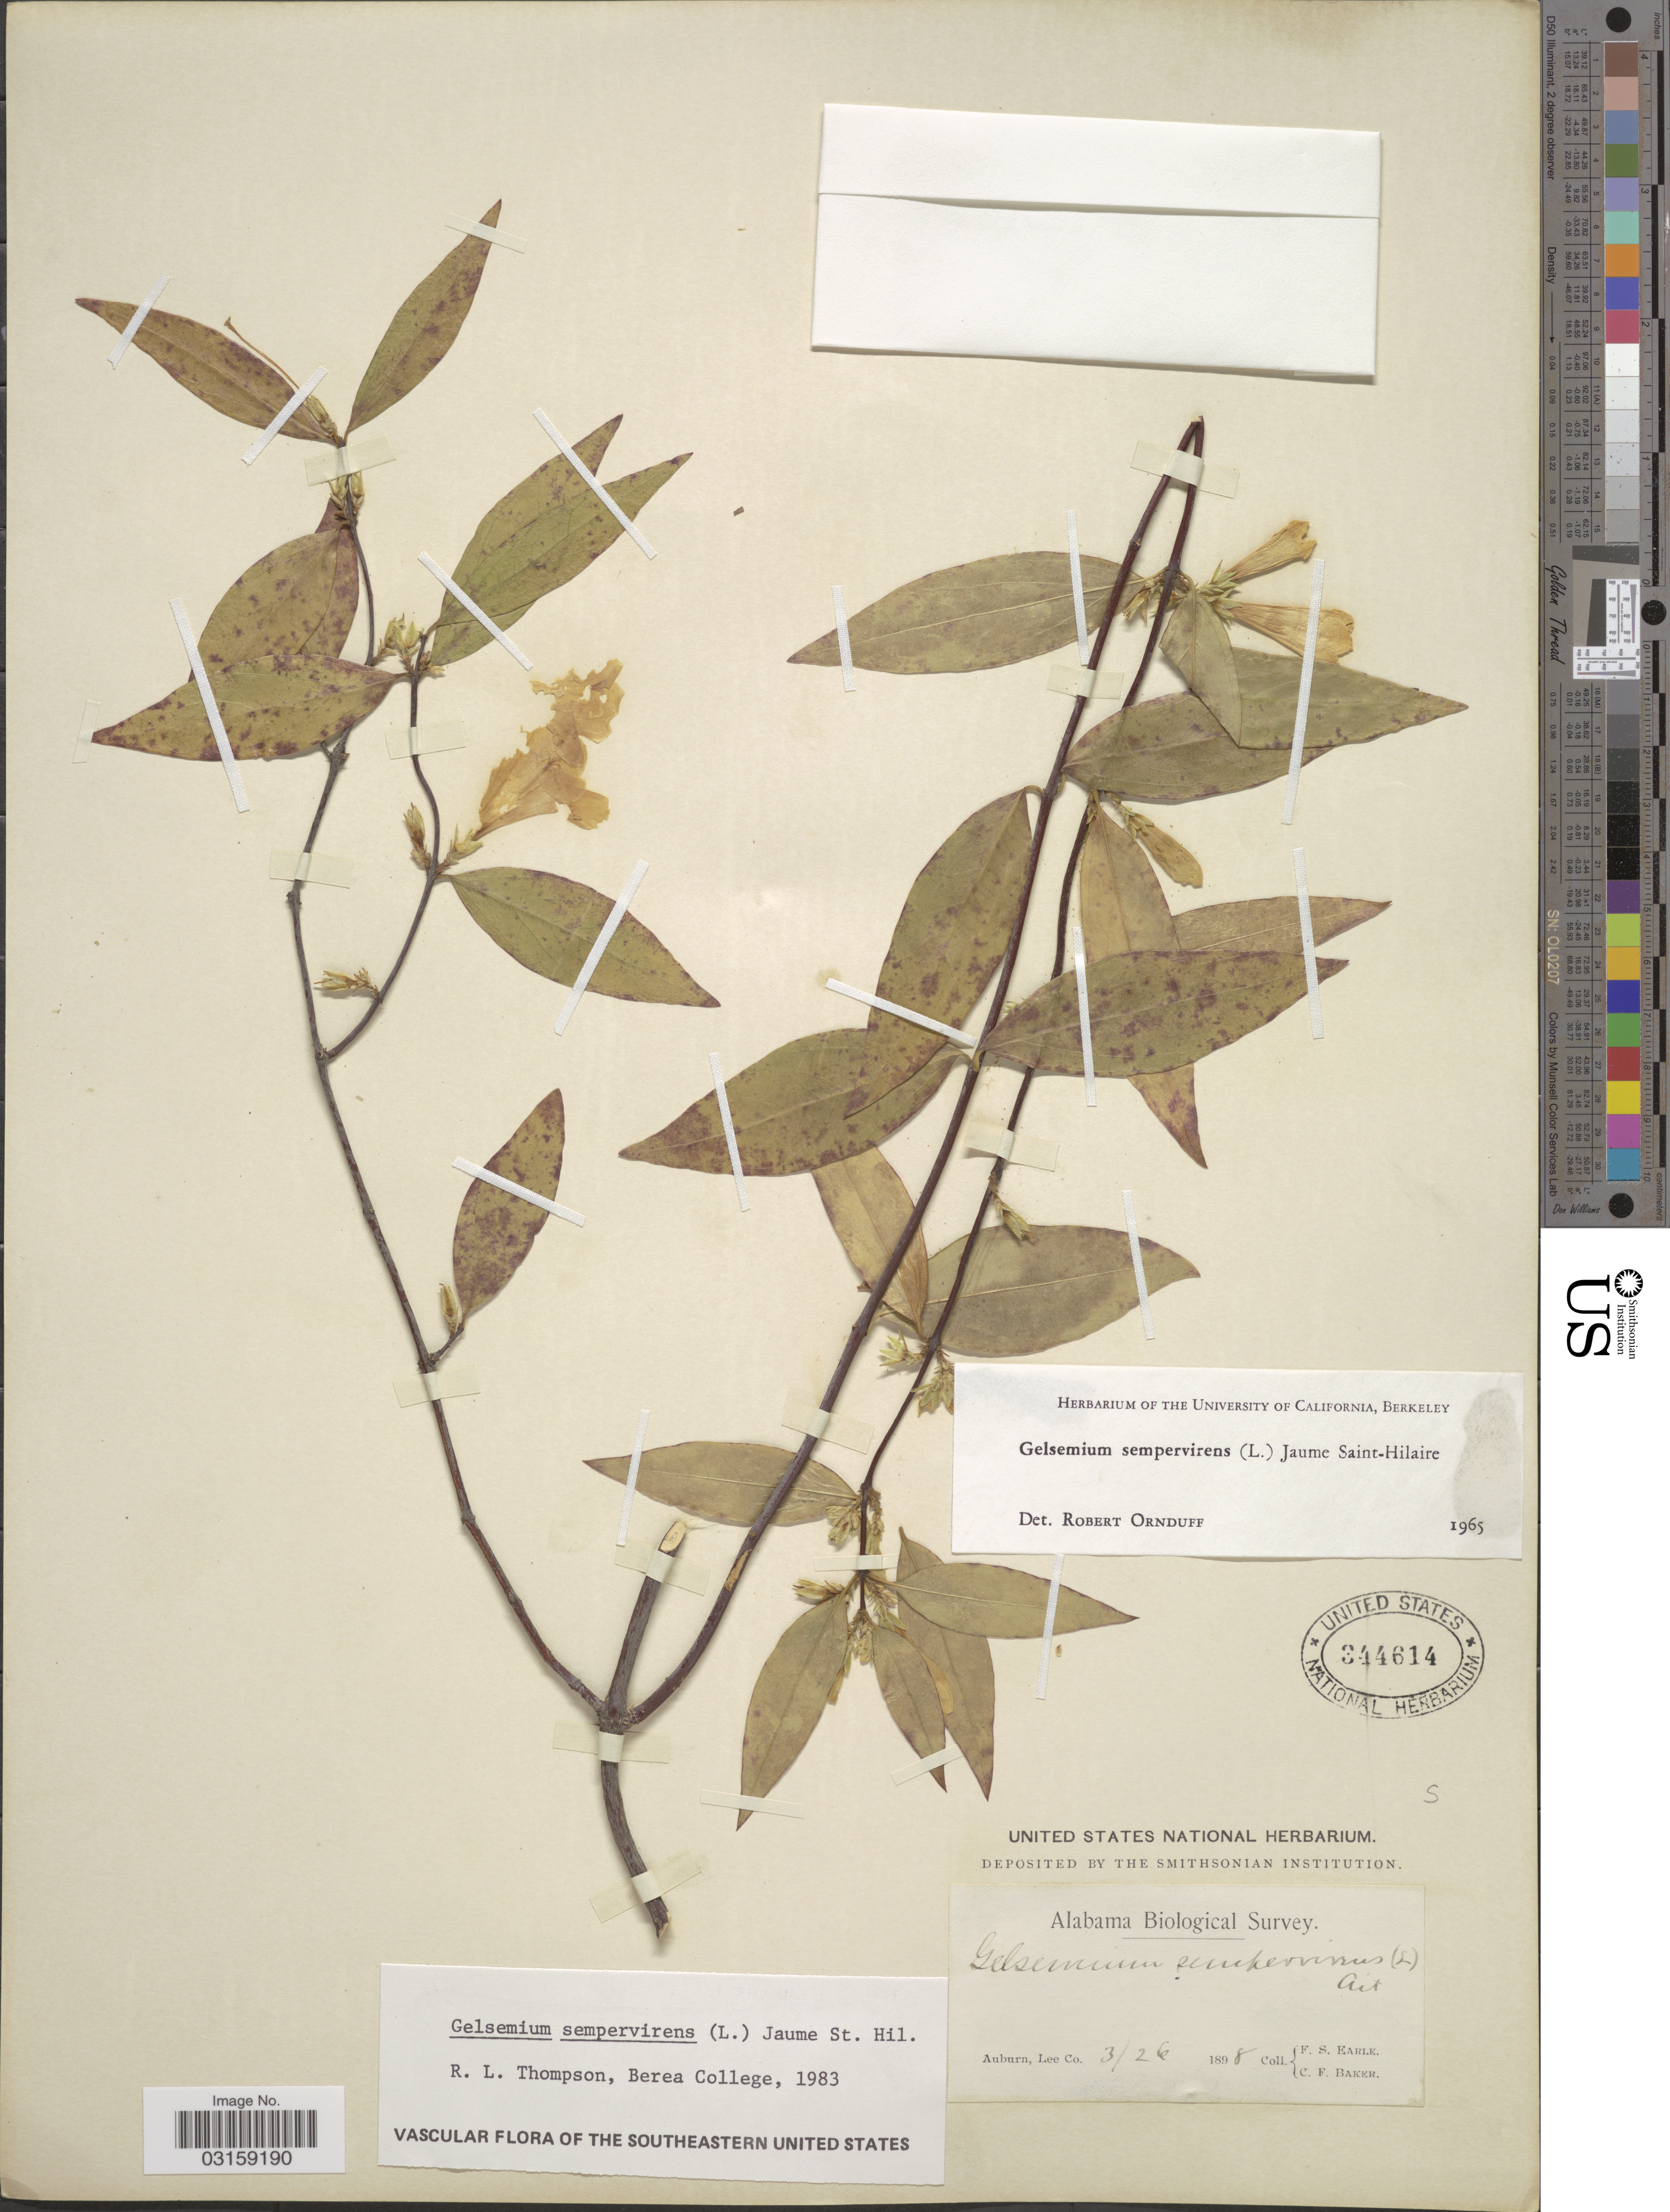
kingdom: Plantae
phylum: Tracheophyta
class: Magnoliopsida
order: Gentianales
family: Gelsemiaceae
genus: Gelsemium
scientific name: Gelsemium sempervirens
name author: (L.) J. St.-Hil.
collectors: F. S. Earle & C. F. Baker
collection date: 1898-03-26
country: United States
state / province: Alabama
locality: Auburn, Lee Co.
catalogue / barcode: US 344614